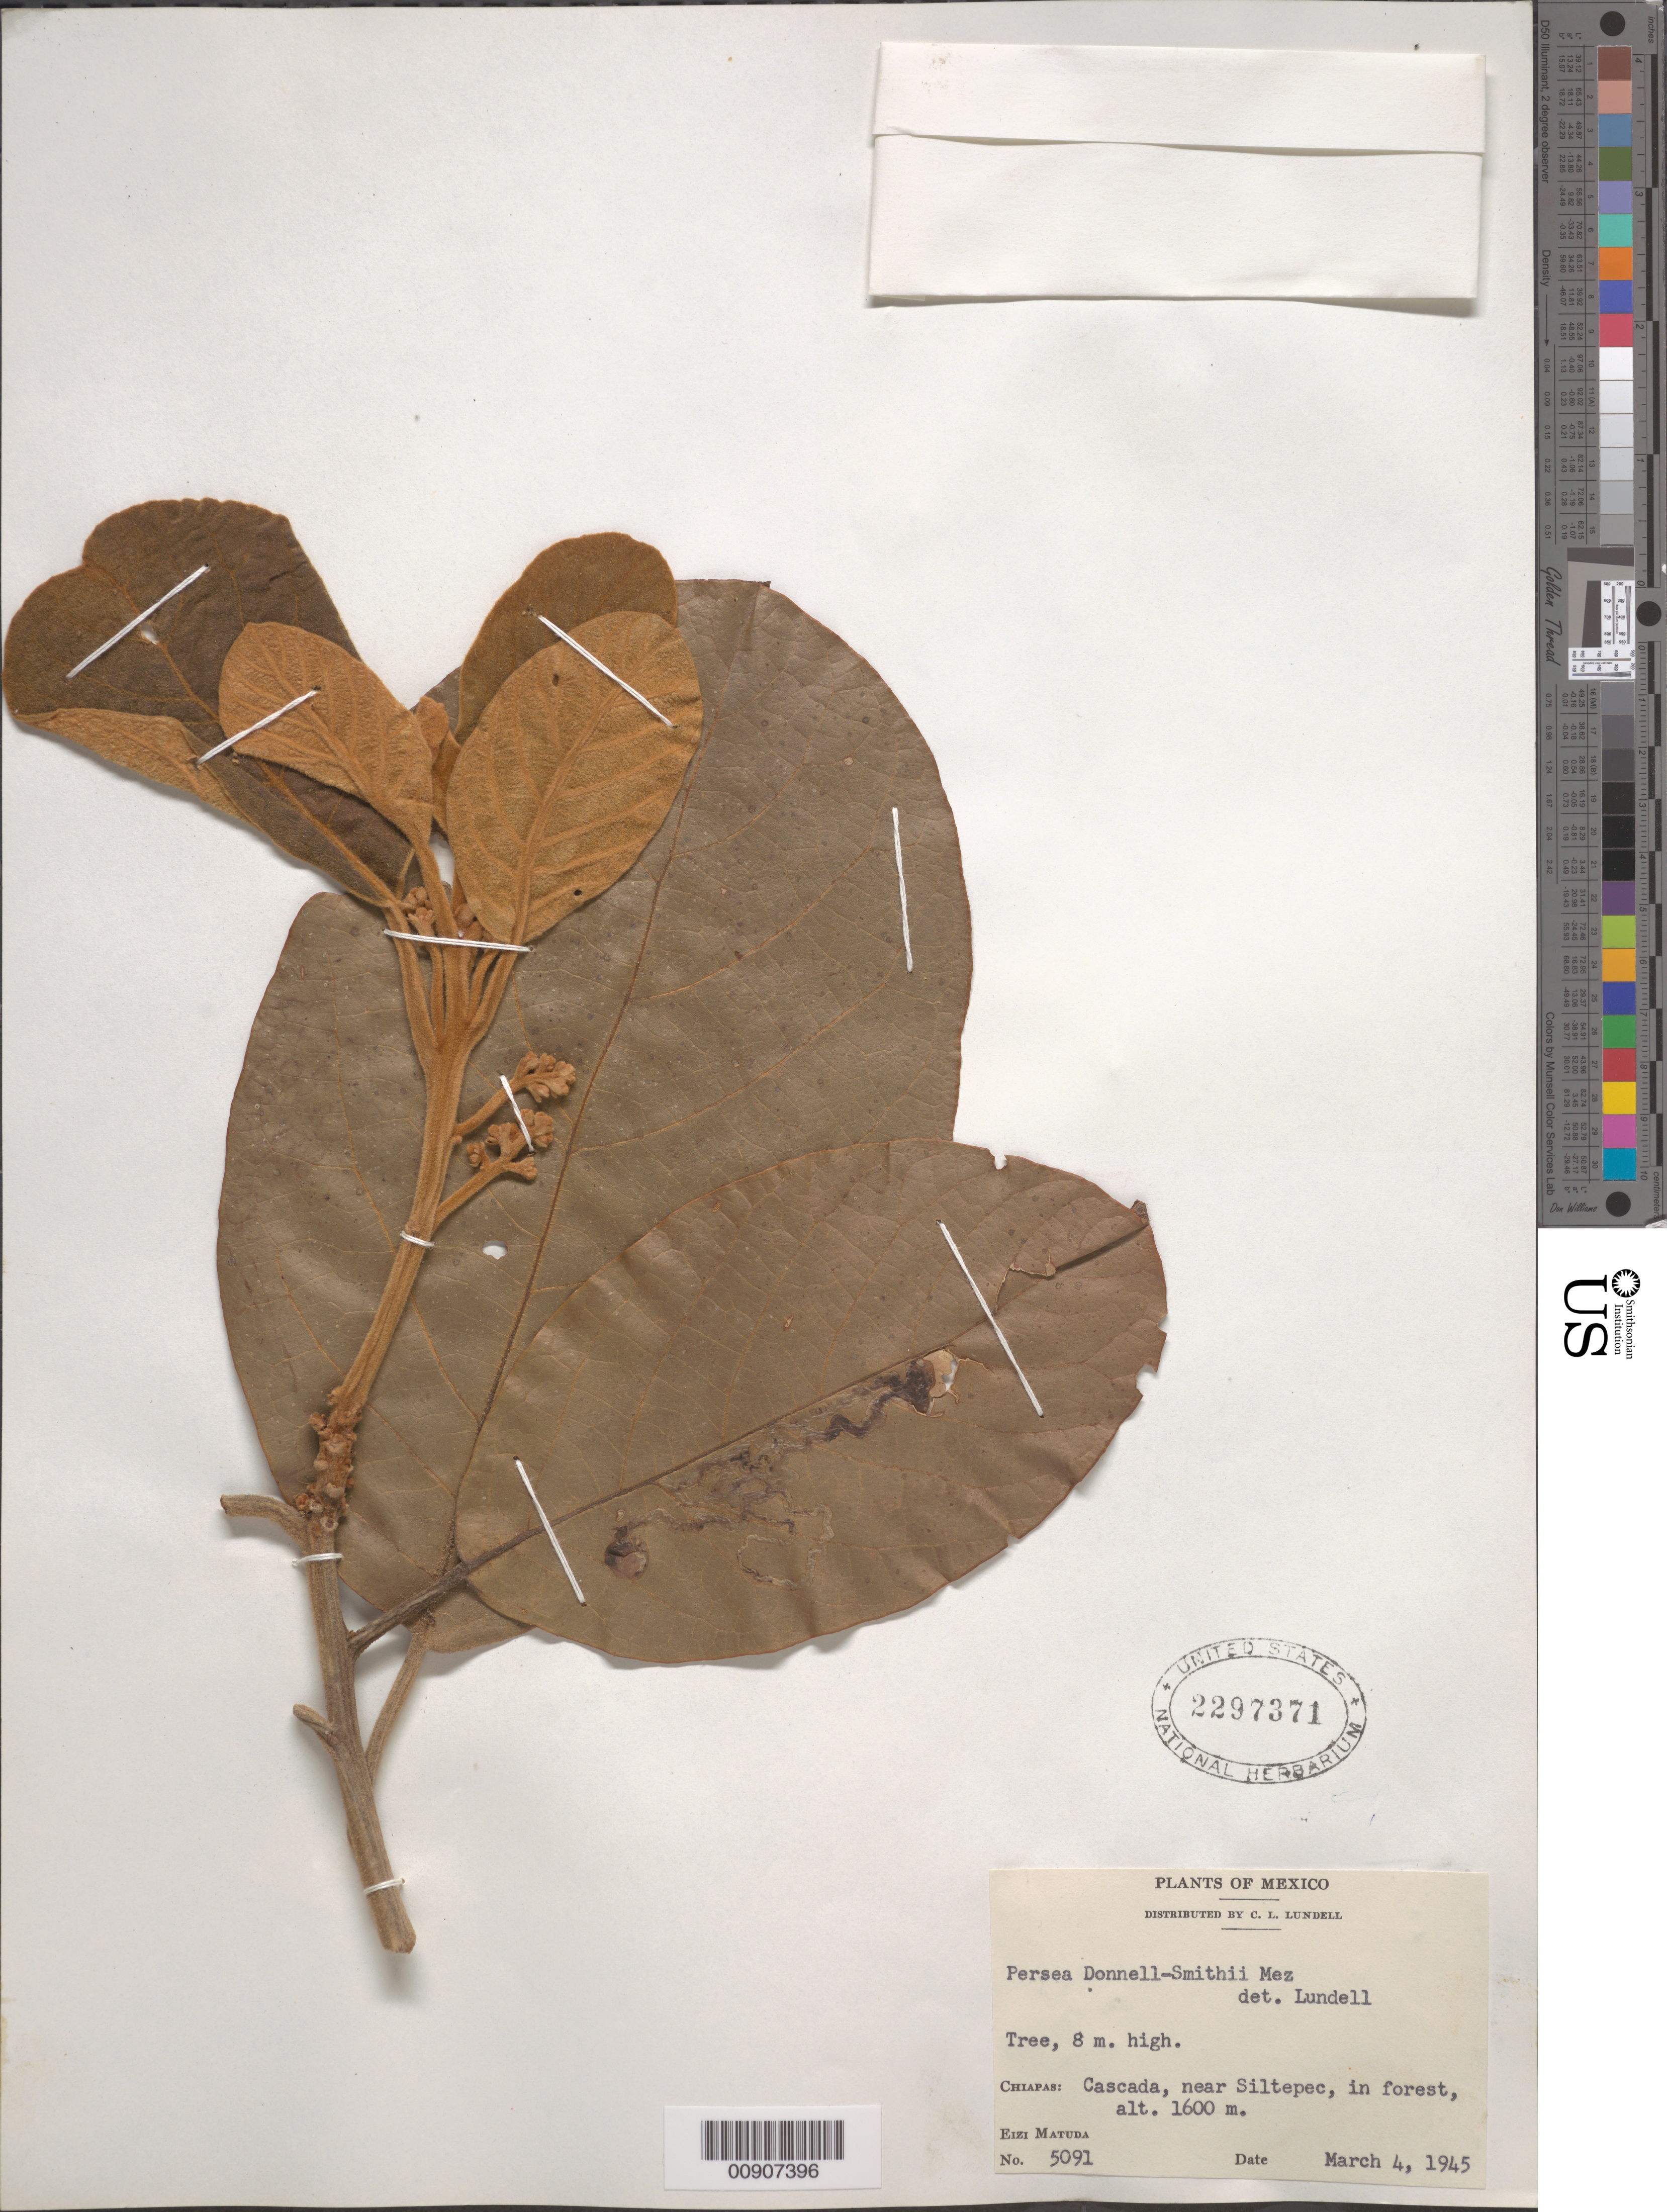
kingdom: Plantae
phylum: Tracheophyta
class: Magnoliopsida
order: Laurales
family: Lauraceae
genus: Persea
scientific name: Persea donnell-smithii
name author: Mez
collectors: E. Matuda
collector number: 5091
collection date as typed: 04 Mar 1945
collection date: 1945-03-04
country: Mexico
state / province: Chiapas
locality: Chiapas: Cascada, near Siltepec.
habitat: In forest.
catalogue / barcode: US 2297371